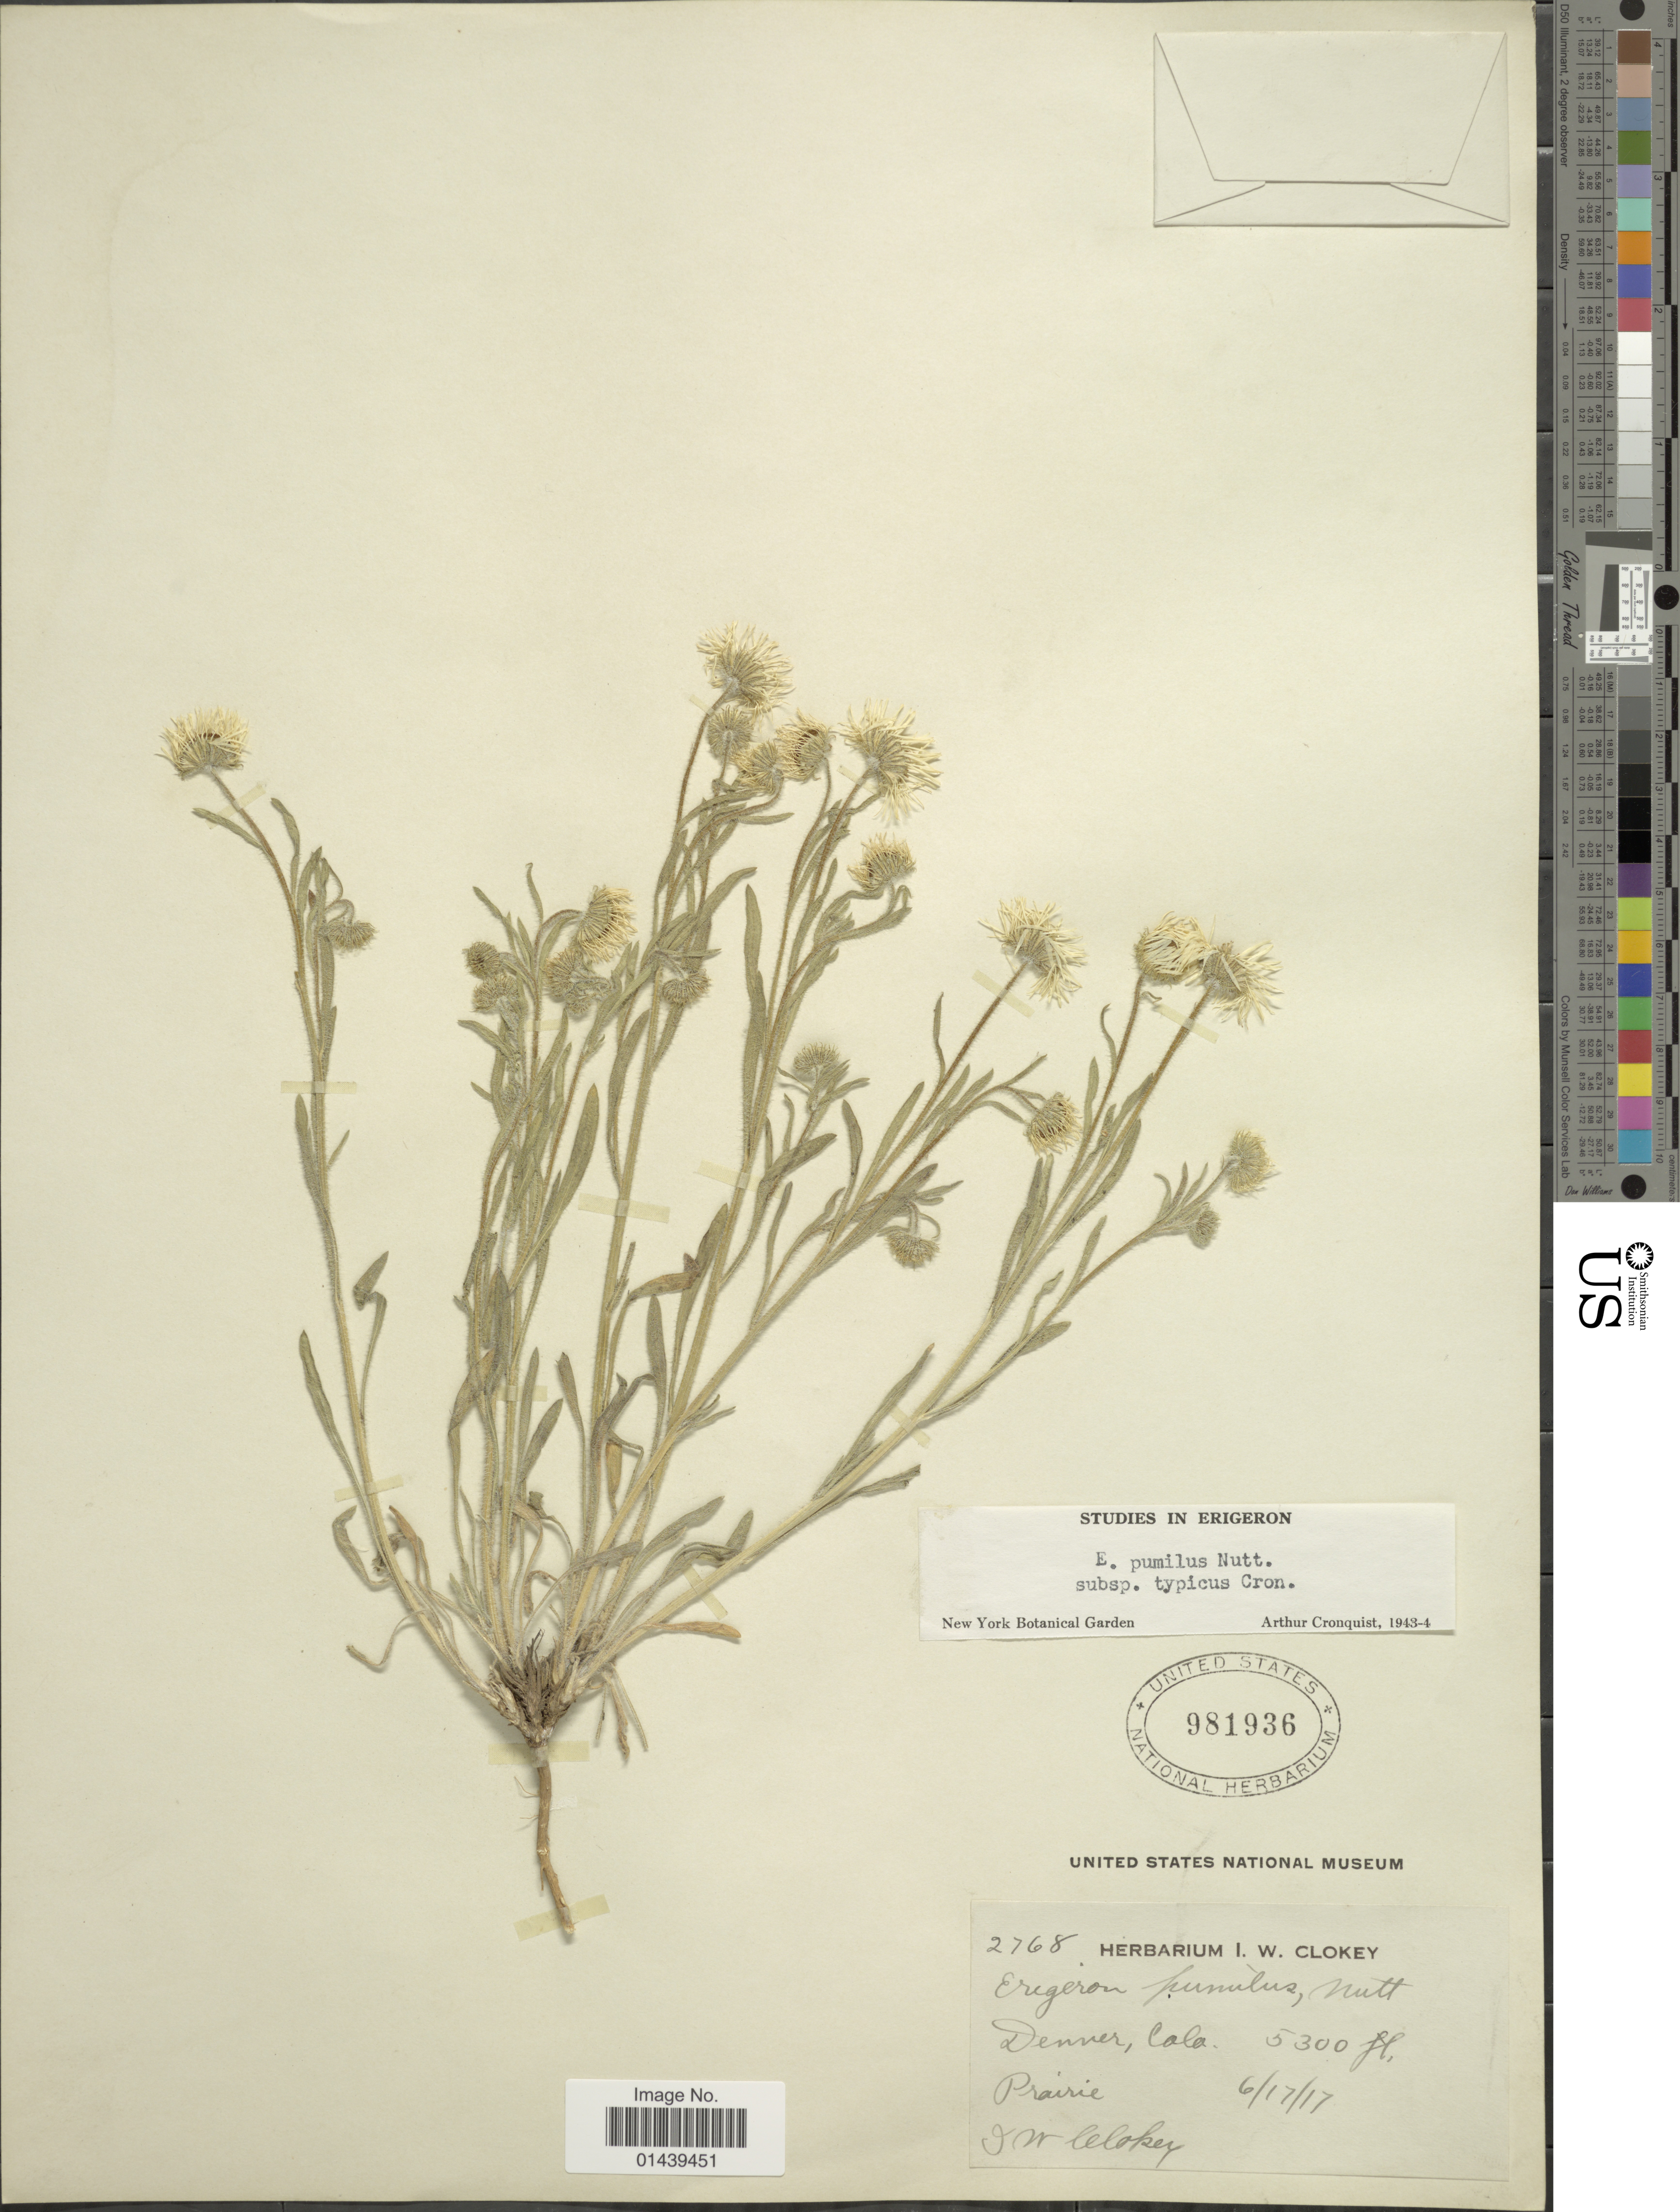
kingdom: Plantae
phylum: Tracheophyta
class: Magnoliopsida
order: Asterales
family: Asteraceae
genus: Erigeron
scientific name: Erigeron pumilus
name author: Nutt.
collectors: I. W. Clokey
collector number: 2768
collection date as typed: Transcribed d/m/y: 17/6/17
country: United States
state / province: Colorado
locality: Denver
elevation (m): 1615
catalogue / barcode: US 981936